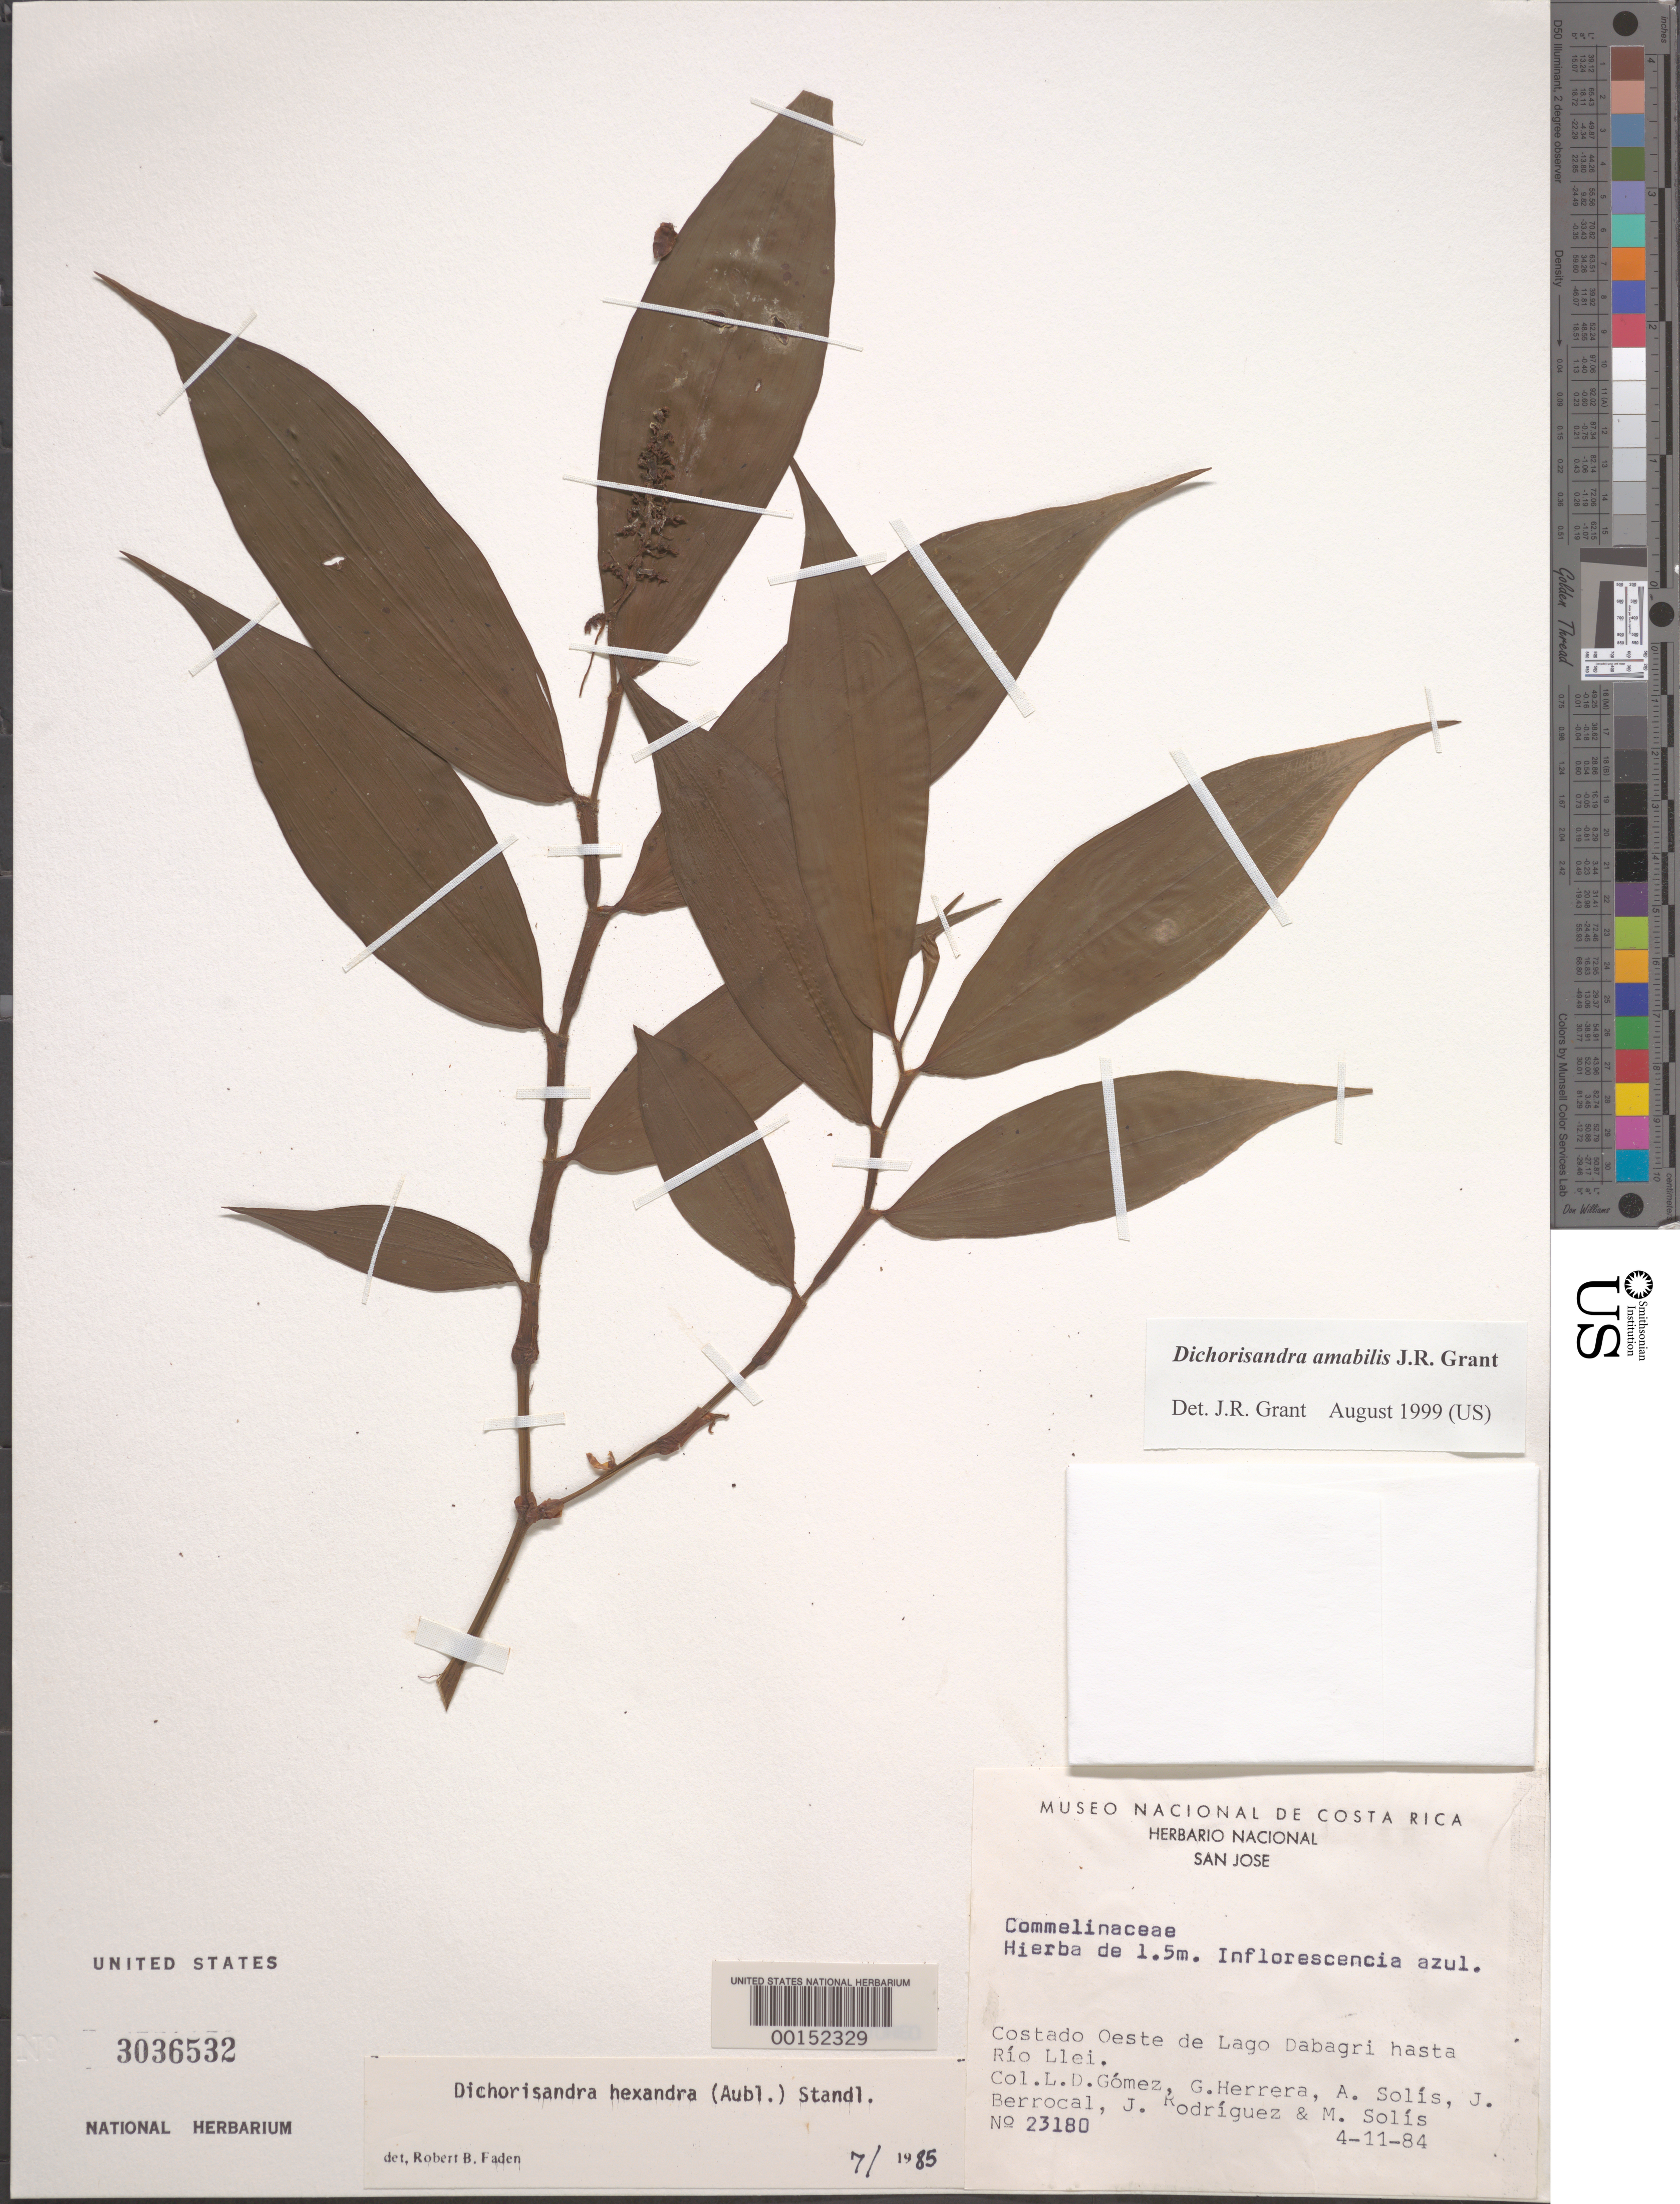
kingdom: Plantae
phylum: Tracheophyta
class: Liliopsida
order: Commelinales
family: Commelinaceae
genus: Dichorisandra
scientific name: Dichorisandra hexandra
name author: (Aubl.) Standl.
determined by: Faden, Robert B., (US), Smithsonian Institution - National Museum of Natural History (UNITED STATES)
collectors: L. D. Gómez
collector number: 23180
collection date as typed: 04 Nov 1984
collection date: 1984-11-04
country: Costa Rica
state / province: San José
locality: E of lago dabagri, rio llei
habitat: Riverbank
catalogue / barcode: US 3036532